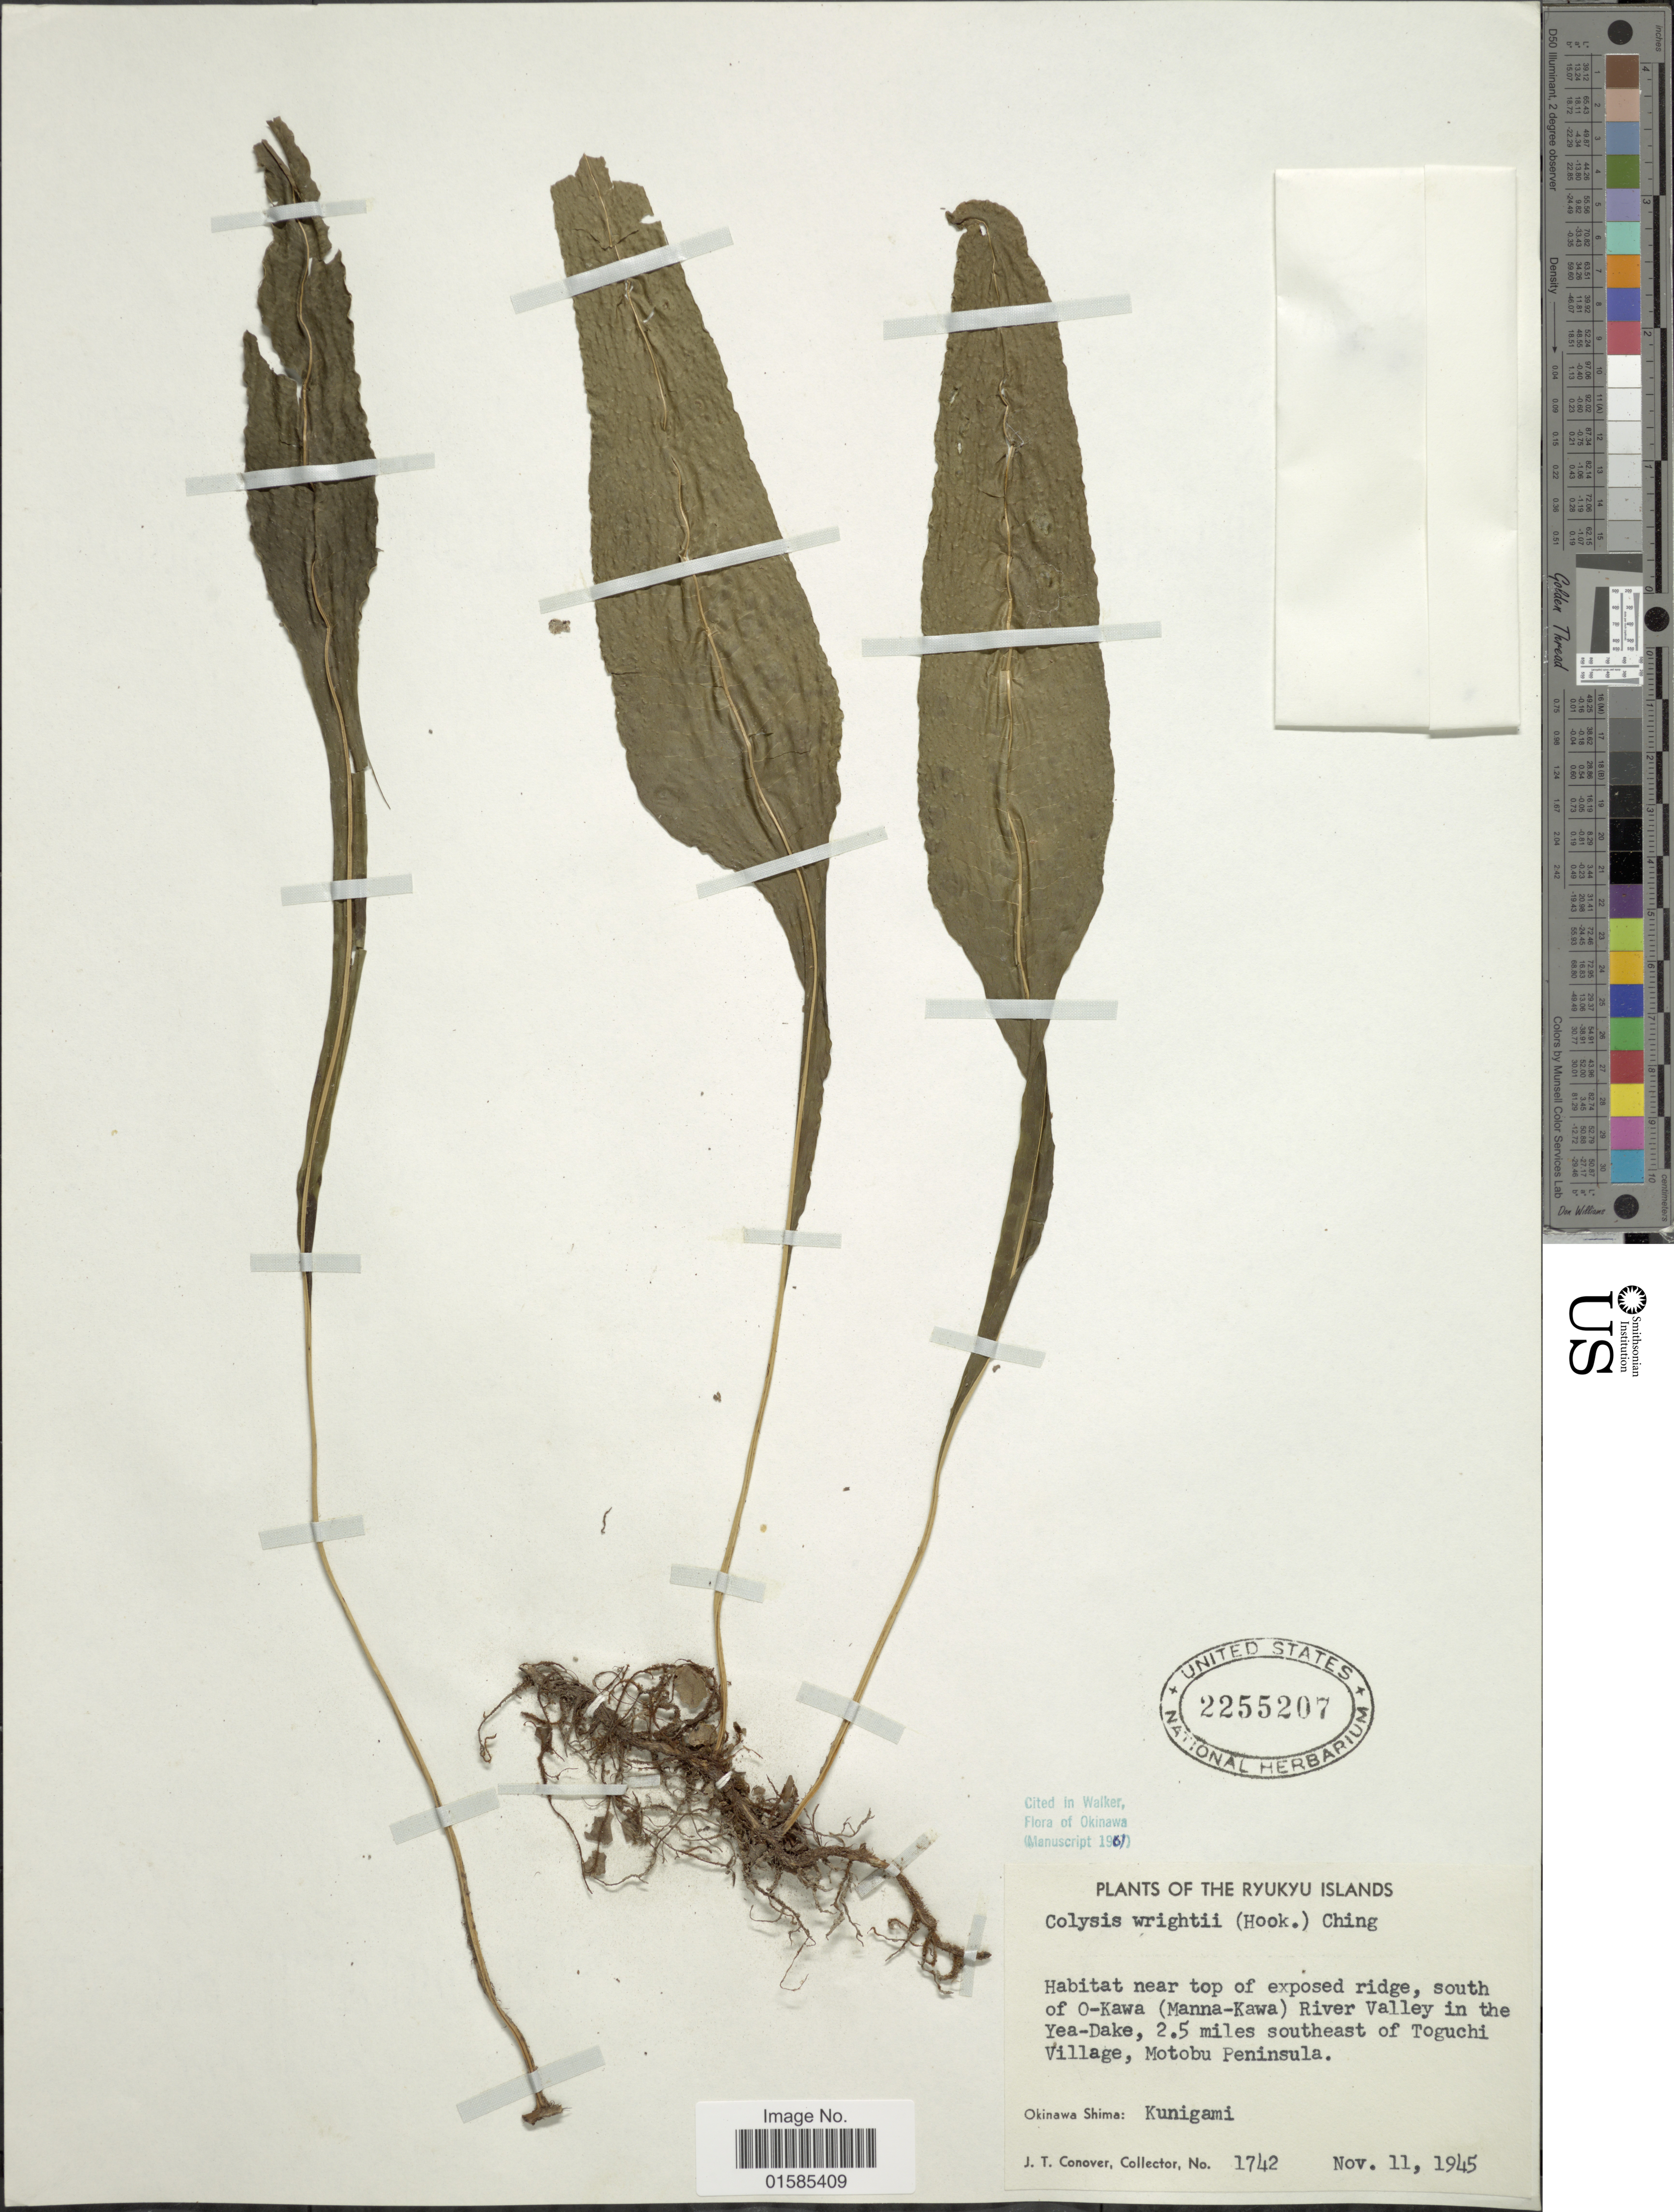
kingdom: Plantae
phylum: Tracheophyta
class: Polypodiopsida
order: Polypodiales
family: Polypodiaceae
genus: Leptochilus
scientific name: Leptochilus wrightii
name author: (Hook.) X.C. Zhang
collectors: J. T. Conover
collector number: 1742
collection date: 1945-11-11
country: Japan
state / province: Okinawa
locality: Ryukyu Islands, south of O-Kawa (Manna-Kawa) River Valley in the Yeah-Dake, 2.5 miles southeast of Toguchi Village, Motobu Peninsula. Okinawa Shima: Kunigami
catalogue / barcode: US 2255207